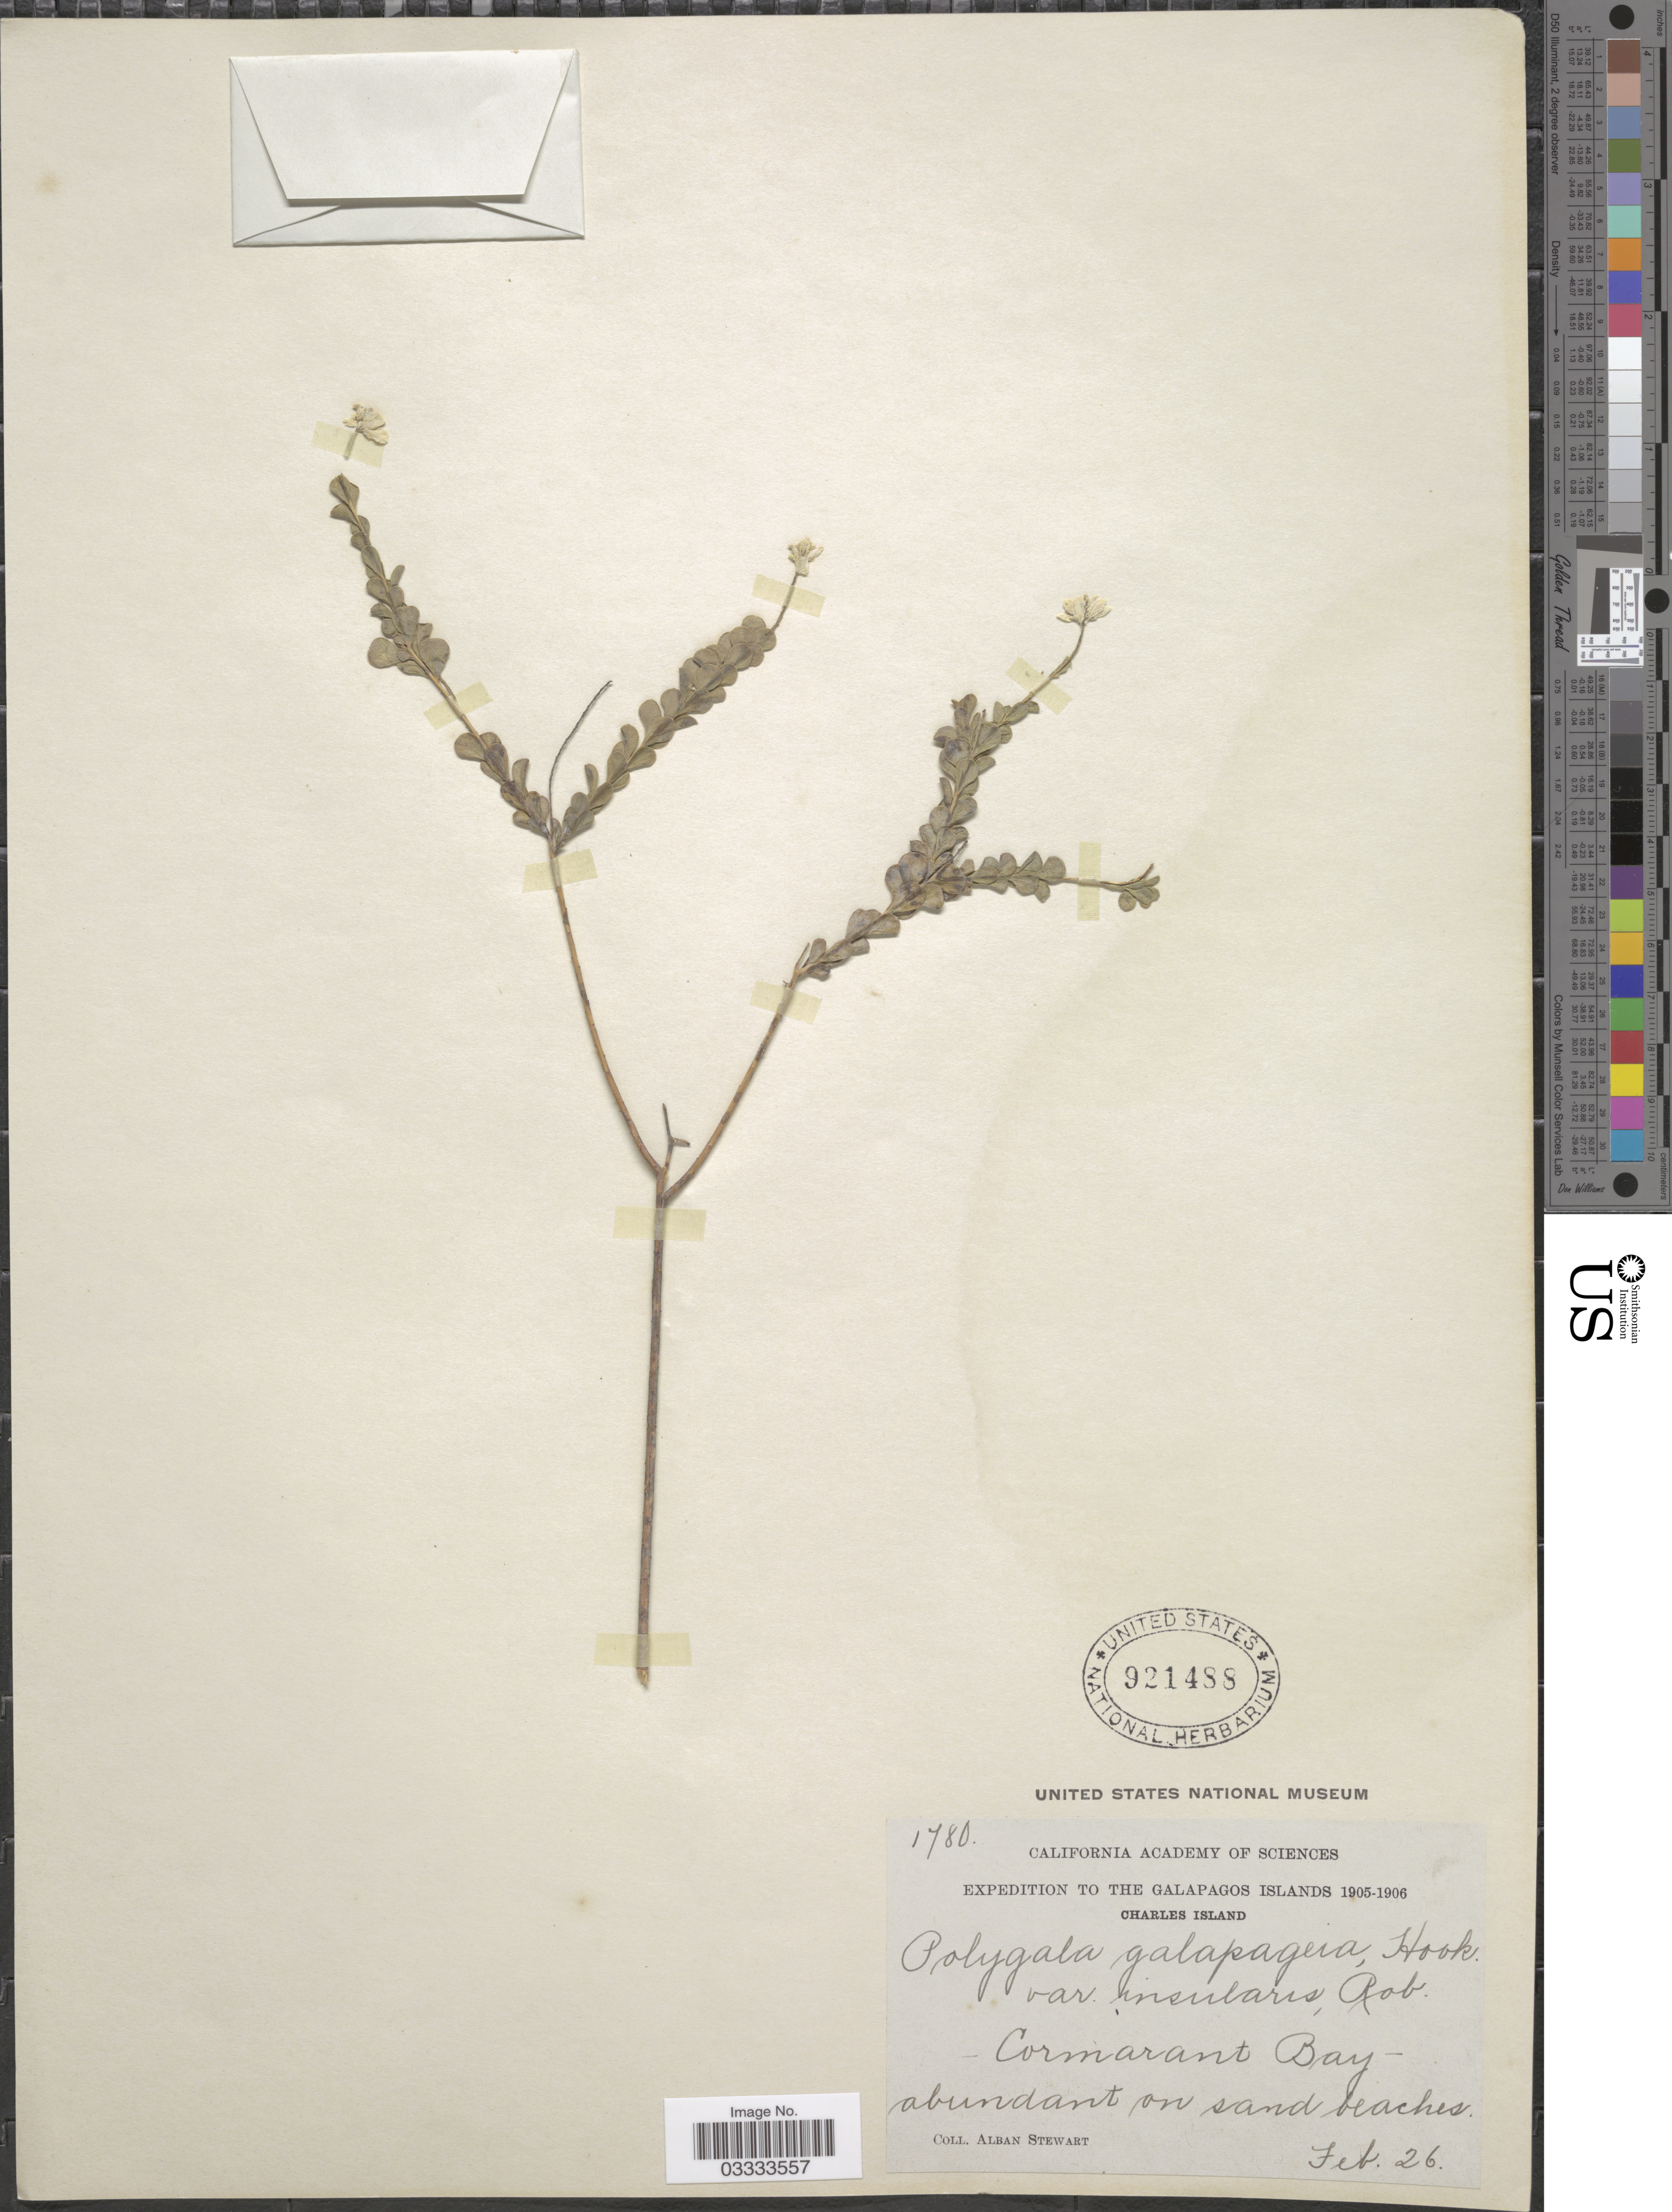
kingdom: Plantae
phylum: Tracheophyta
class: Magnoliopsida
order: Fabales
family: Polygalaceae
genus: Polygala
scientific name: Polygala galapageia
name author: Hook. f.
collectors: A. Stewart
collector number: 1780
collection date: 1905-02-26/1906-02-26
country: Ecuador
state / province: Colón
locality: The Galapagos Islands. Charles Island. Cormarant Bay.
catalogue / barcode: US 921488